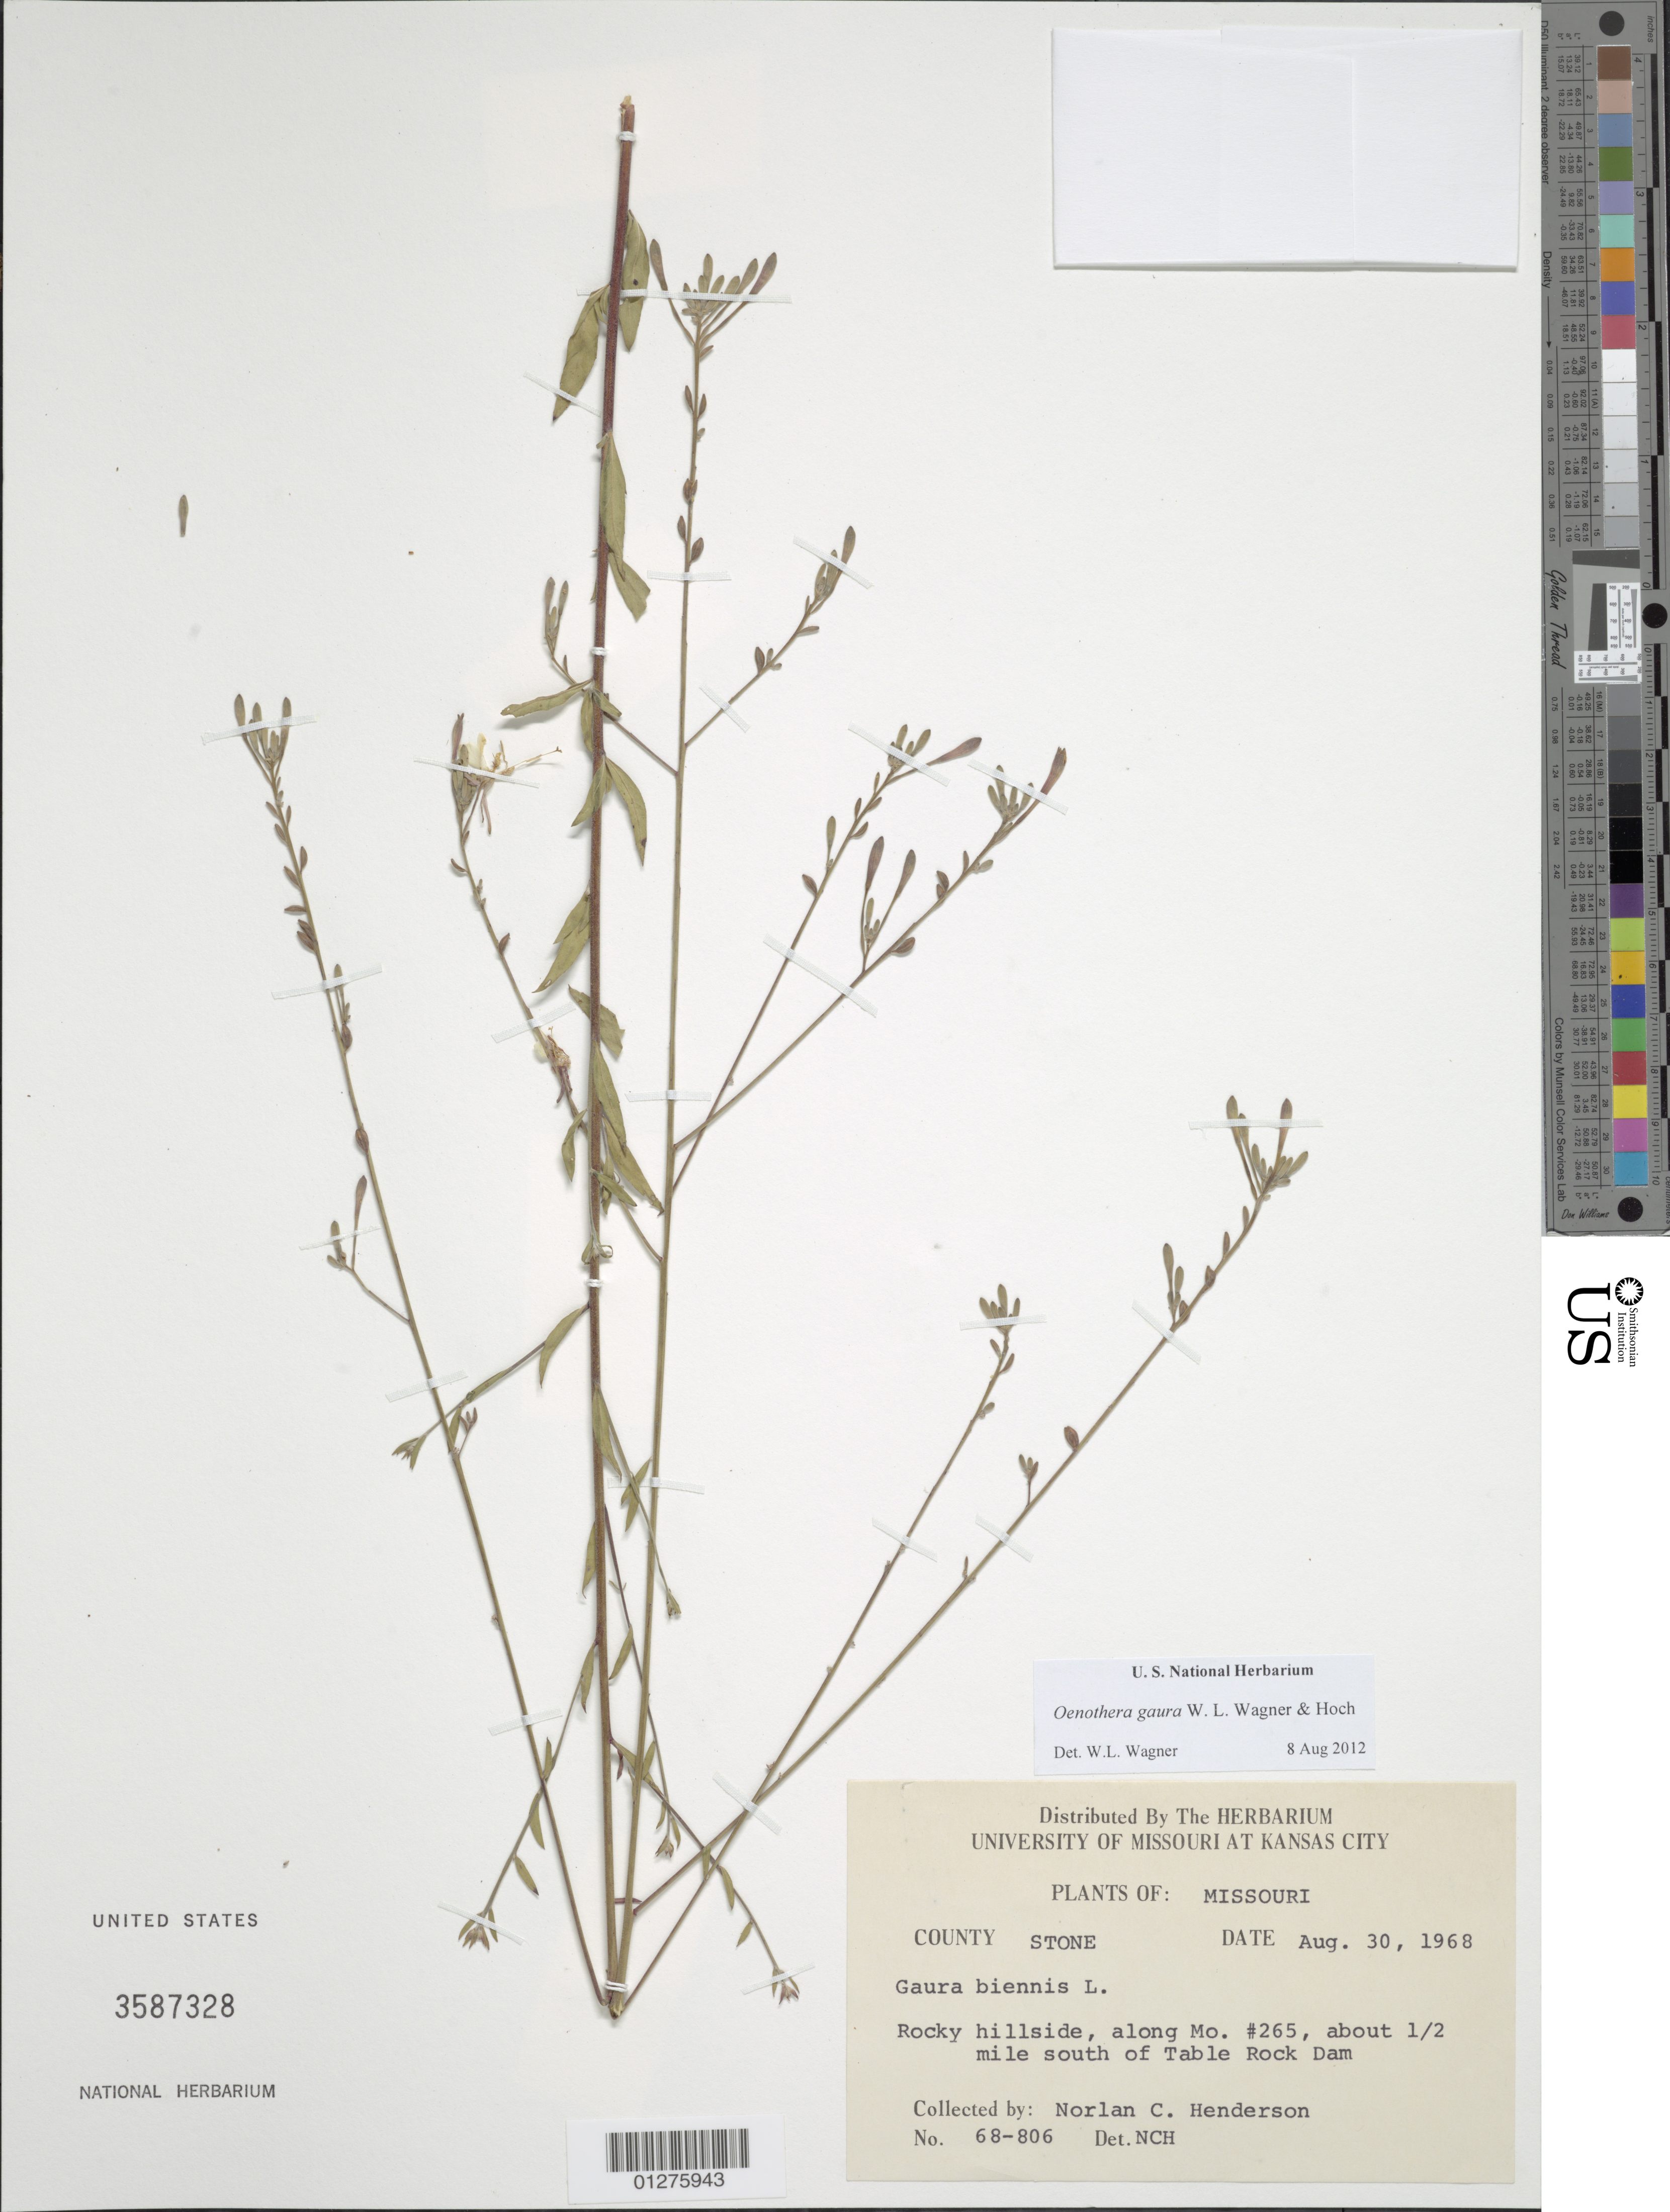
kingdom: Plantae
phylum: Tracheophyta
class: Magnoliopsida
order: Myrtales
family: Onagraceae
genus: Oenothera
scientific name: Oenothera gaura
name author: W.L. Wagner & Hoch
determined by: Wagner, W. L., (BOT), Smithsonian Institution - National Museum of Natural History (UNITED STATES)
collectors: N. C. Henderson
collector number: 68-806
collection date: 1968-08-30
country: United States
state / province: Missouri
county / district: Stone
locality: Along Mo.# 265, about 1/2 mi S of Table Rock Dam.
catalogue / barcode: US 3587328